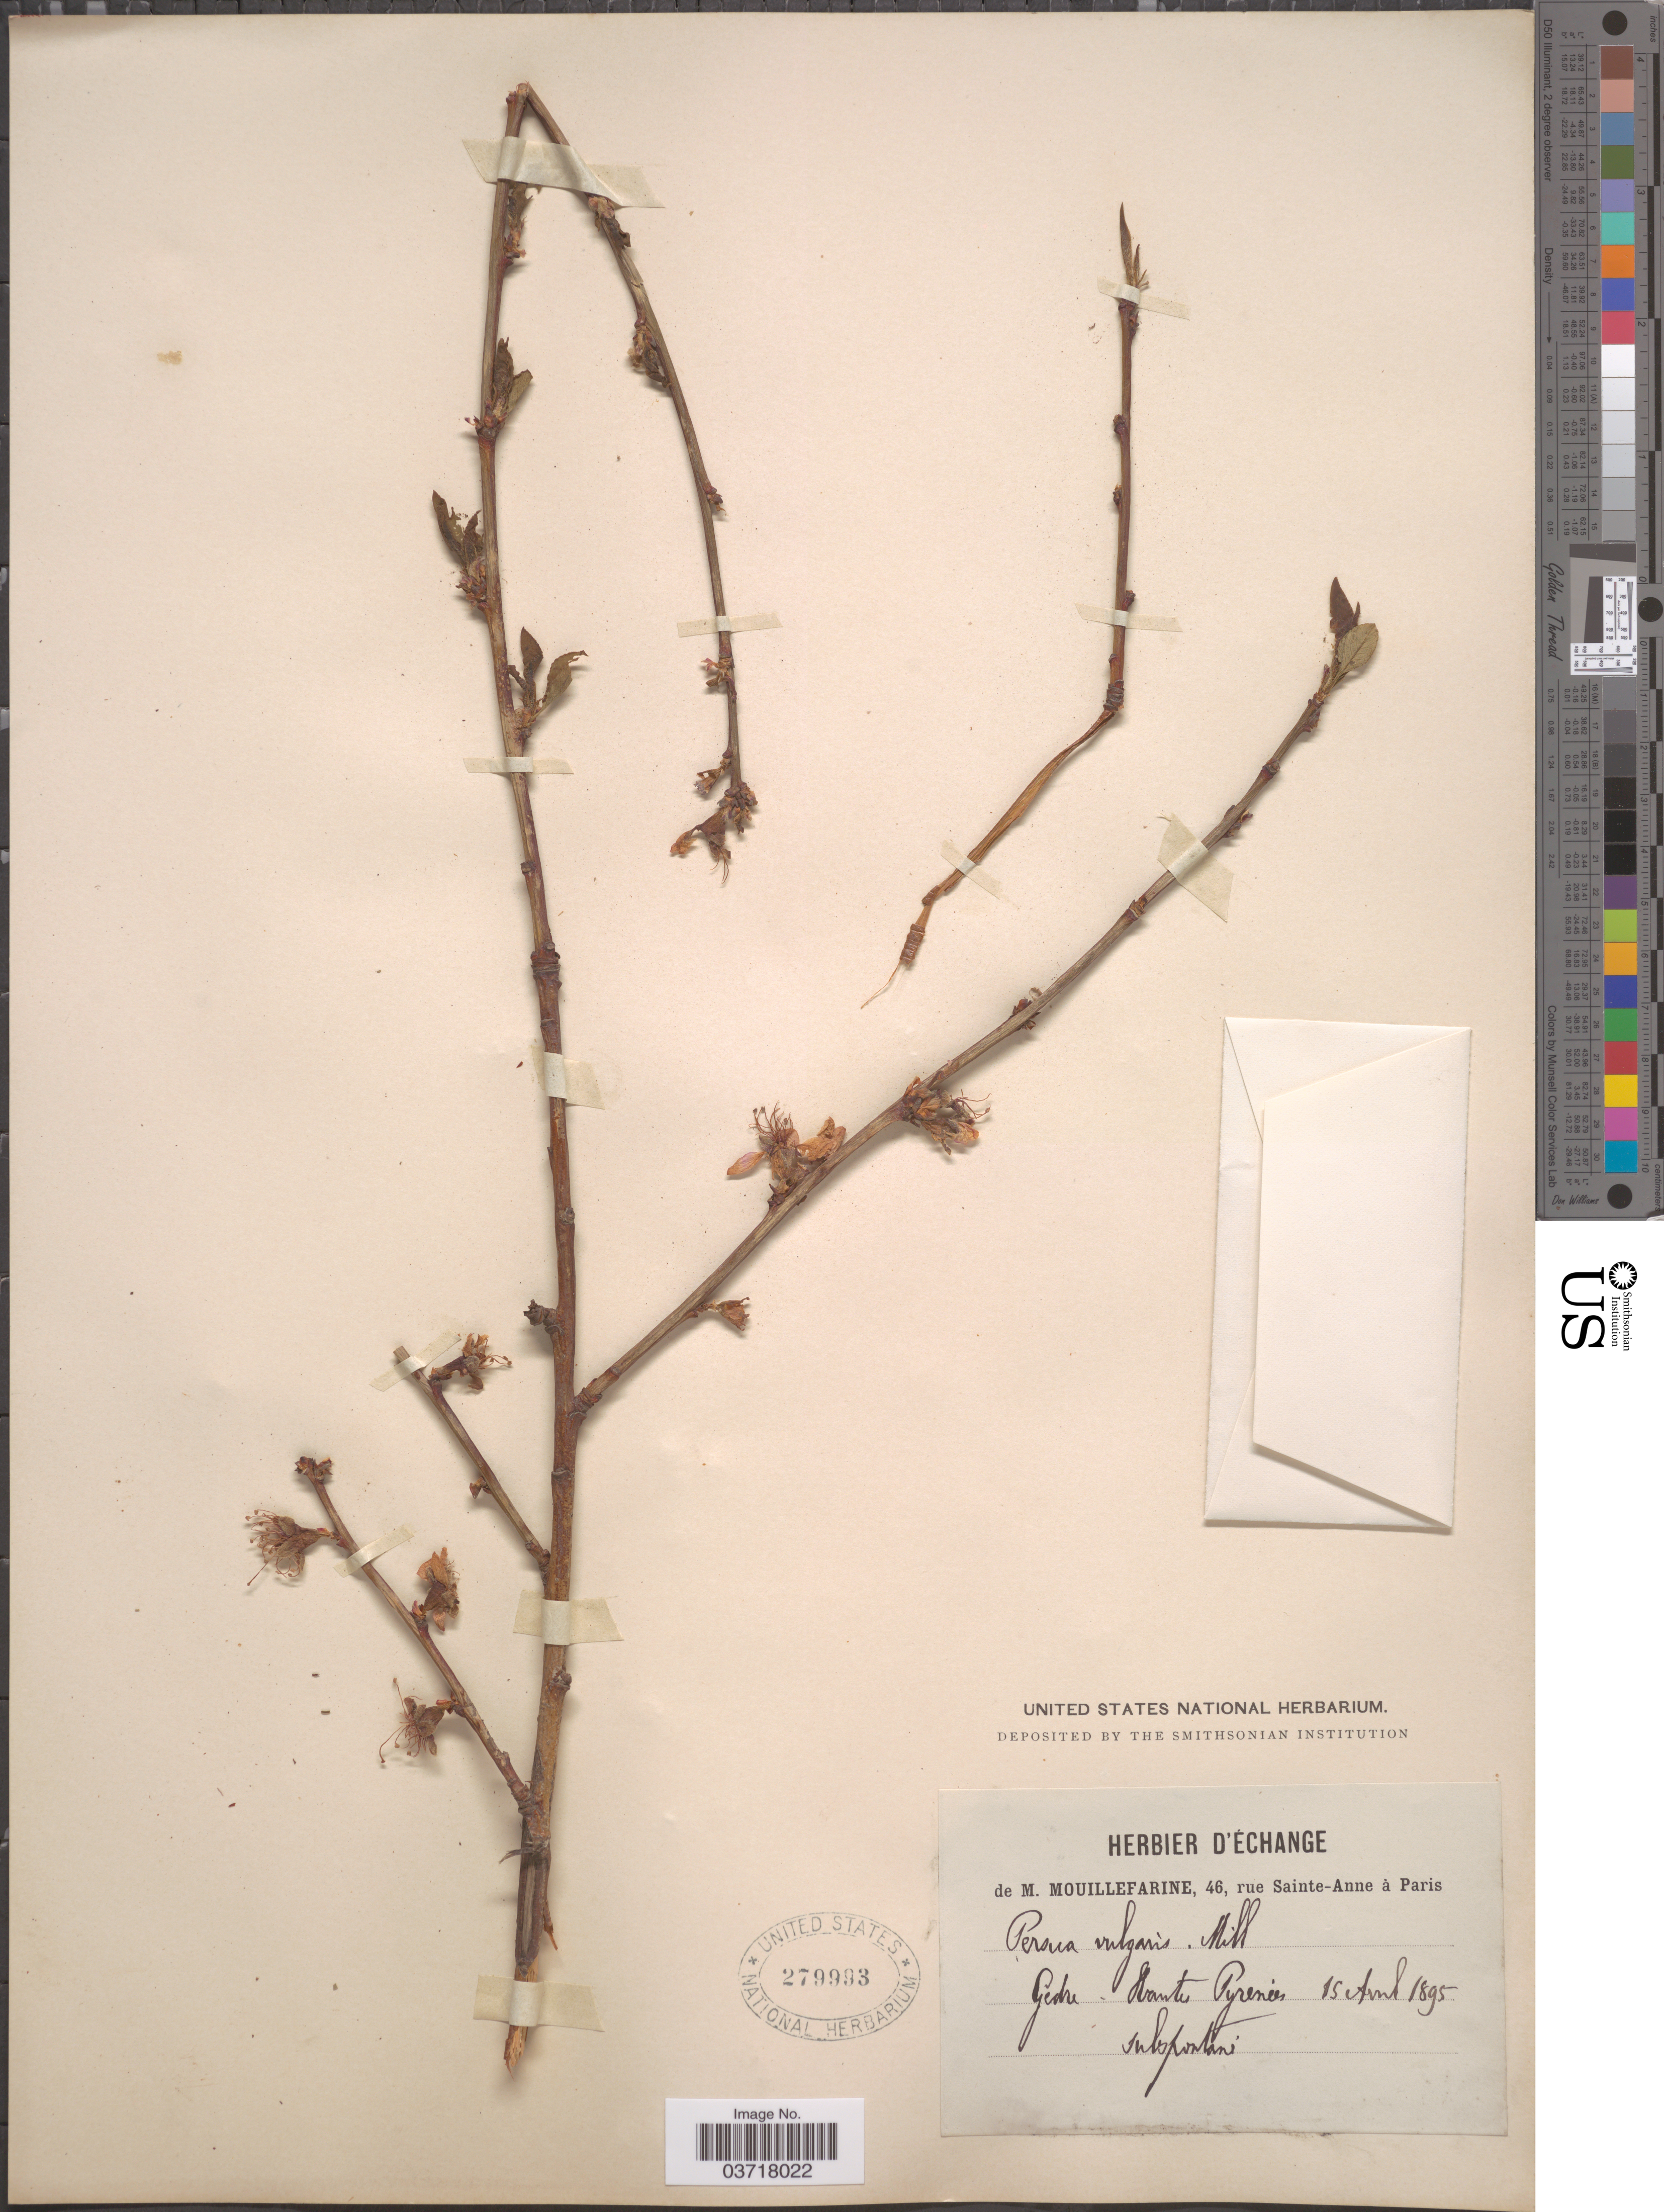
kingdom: Plantae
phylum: Tracheophyta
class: Magnoliopsida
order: Rosales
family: Rosaceae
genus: Prunus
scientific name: Prunus persica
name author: (L.) Batsch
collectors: M. Mouillefarine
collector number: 46?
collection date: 1895-04-15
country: France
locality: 46, rue Sainte-Anne á Paris. Gedre - Hautes Pyrenées.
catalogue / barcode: US 279993